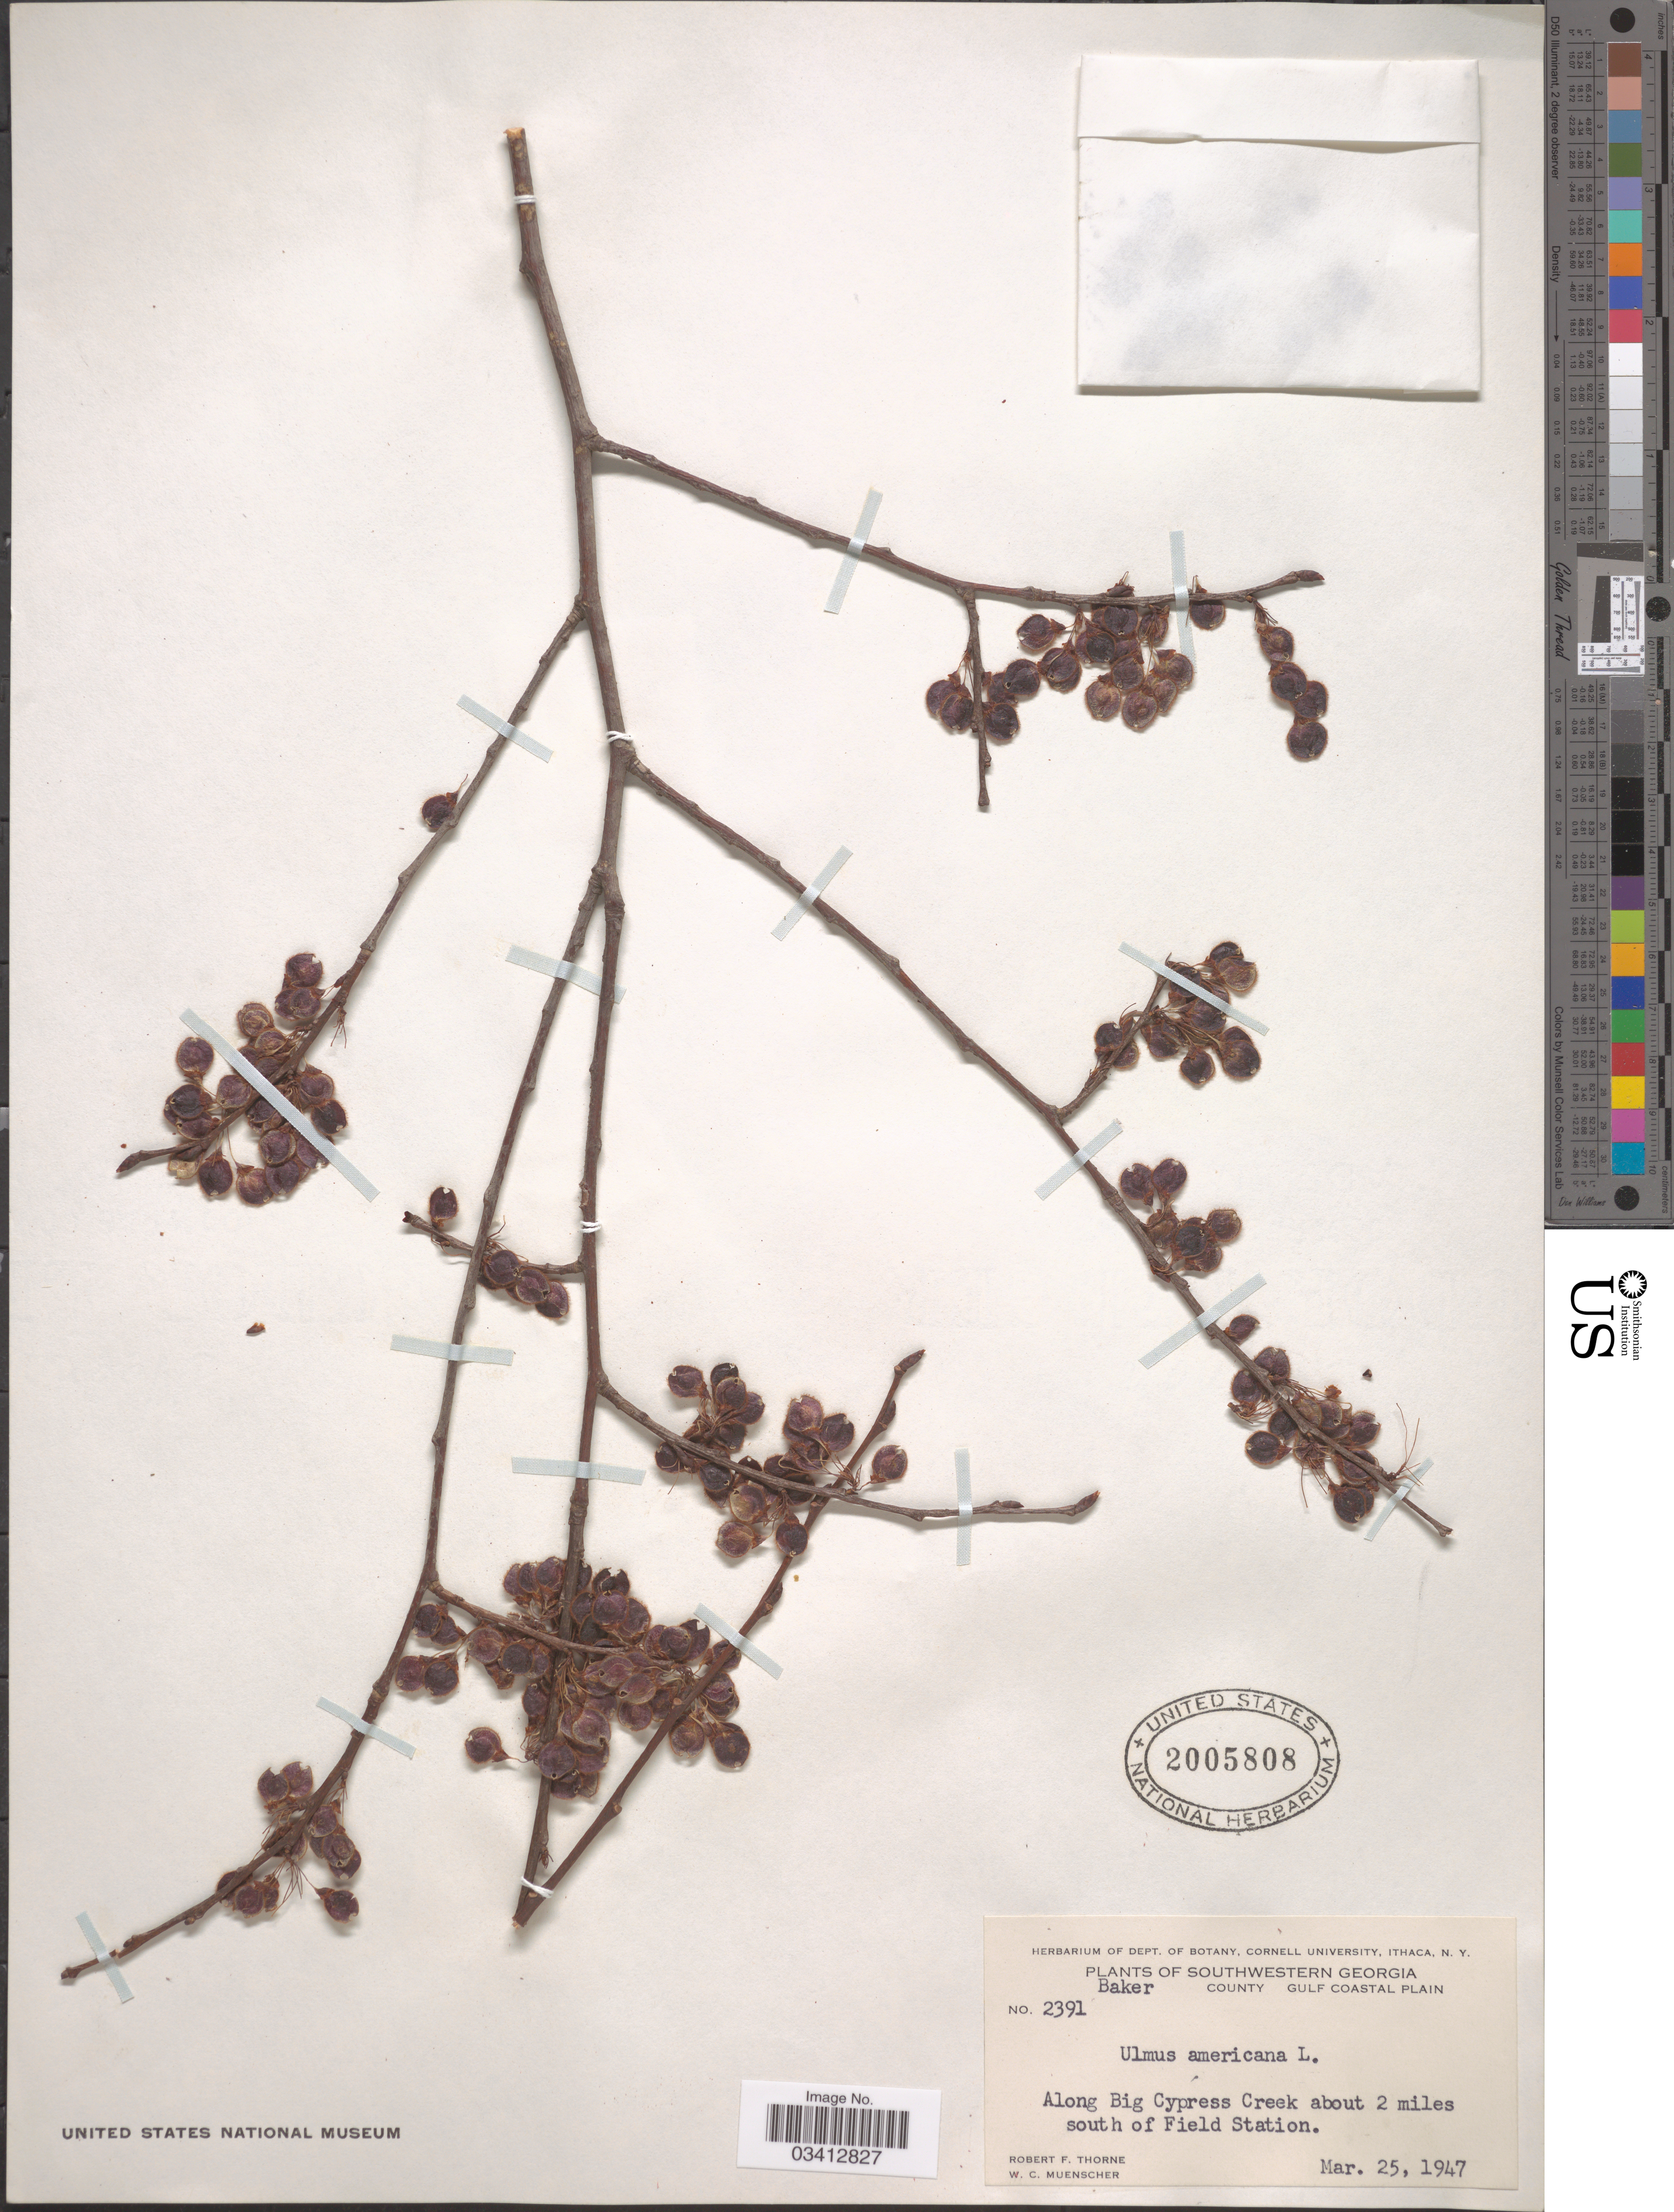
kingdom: Plantae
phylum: Tracheophyta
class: Magnoliopsida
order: Rosales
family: Ulmaceae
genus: Ulmus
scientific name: Ulmus americana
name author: L.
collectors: R. F. Thorne & W. Muenscher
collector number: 2391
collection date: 1947-03-25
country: United States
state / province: Georgia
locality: Southwestern Georgia. Baker County Gulf Coastal Plain. Along Big Cypress Creek about 2 miles south of Field Station.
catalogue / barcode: US 2005808